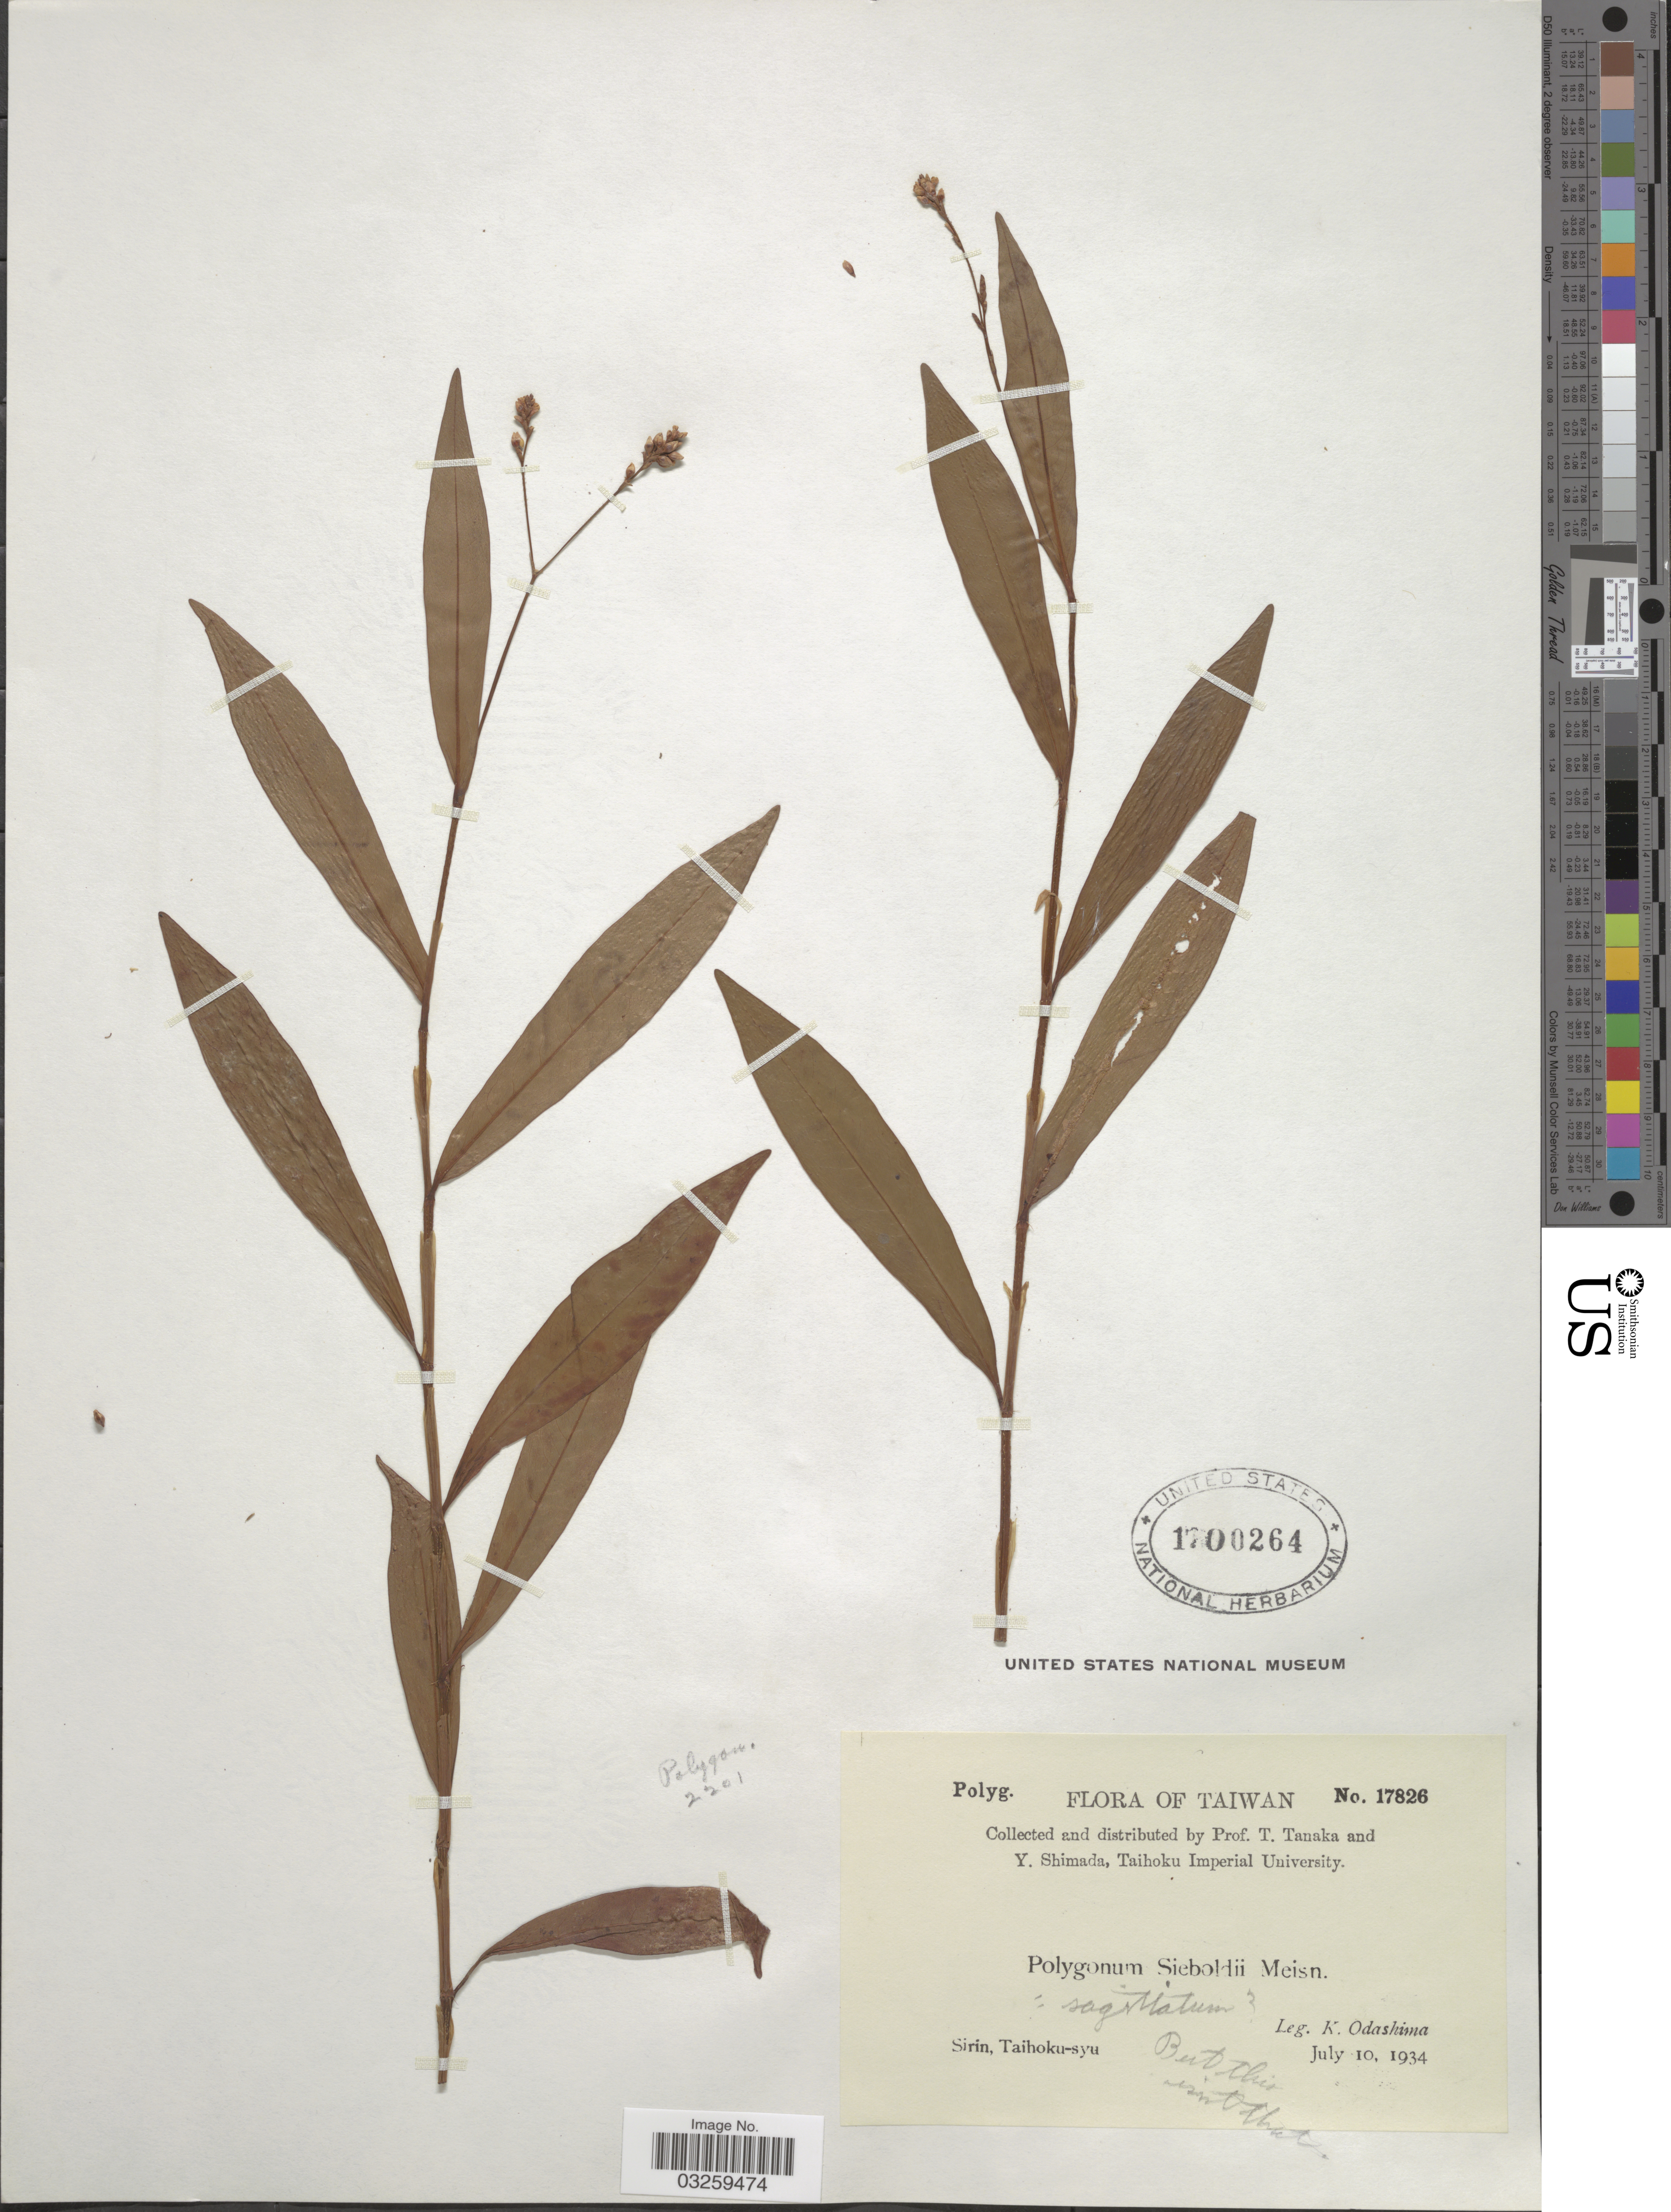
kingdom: Plantae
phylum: Tracheophyta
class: Magnoliopsida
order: Caryophyllales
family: Polygonaceae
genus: Polygonum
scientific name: Polygonum sieboldii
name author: Meisn.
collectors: K. Odashima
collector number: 17826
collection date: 1934-07-10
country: Taiwan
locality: Sirin, Taihoku-syu.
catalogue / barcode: US 1700264